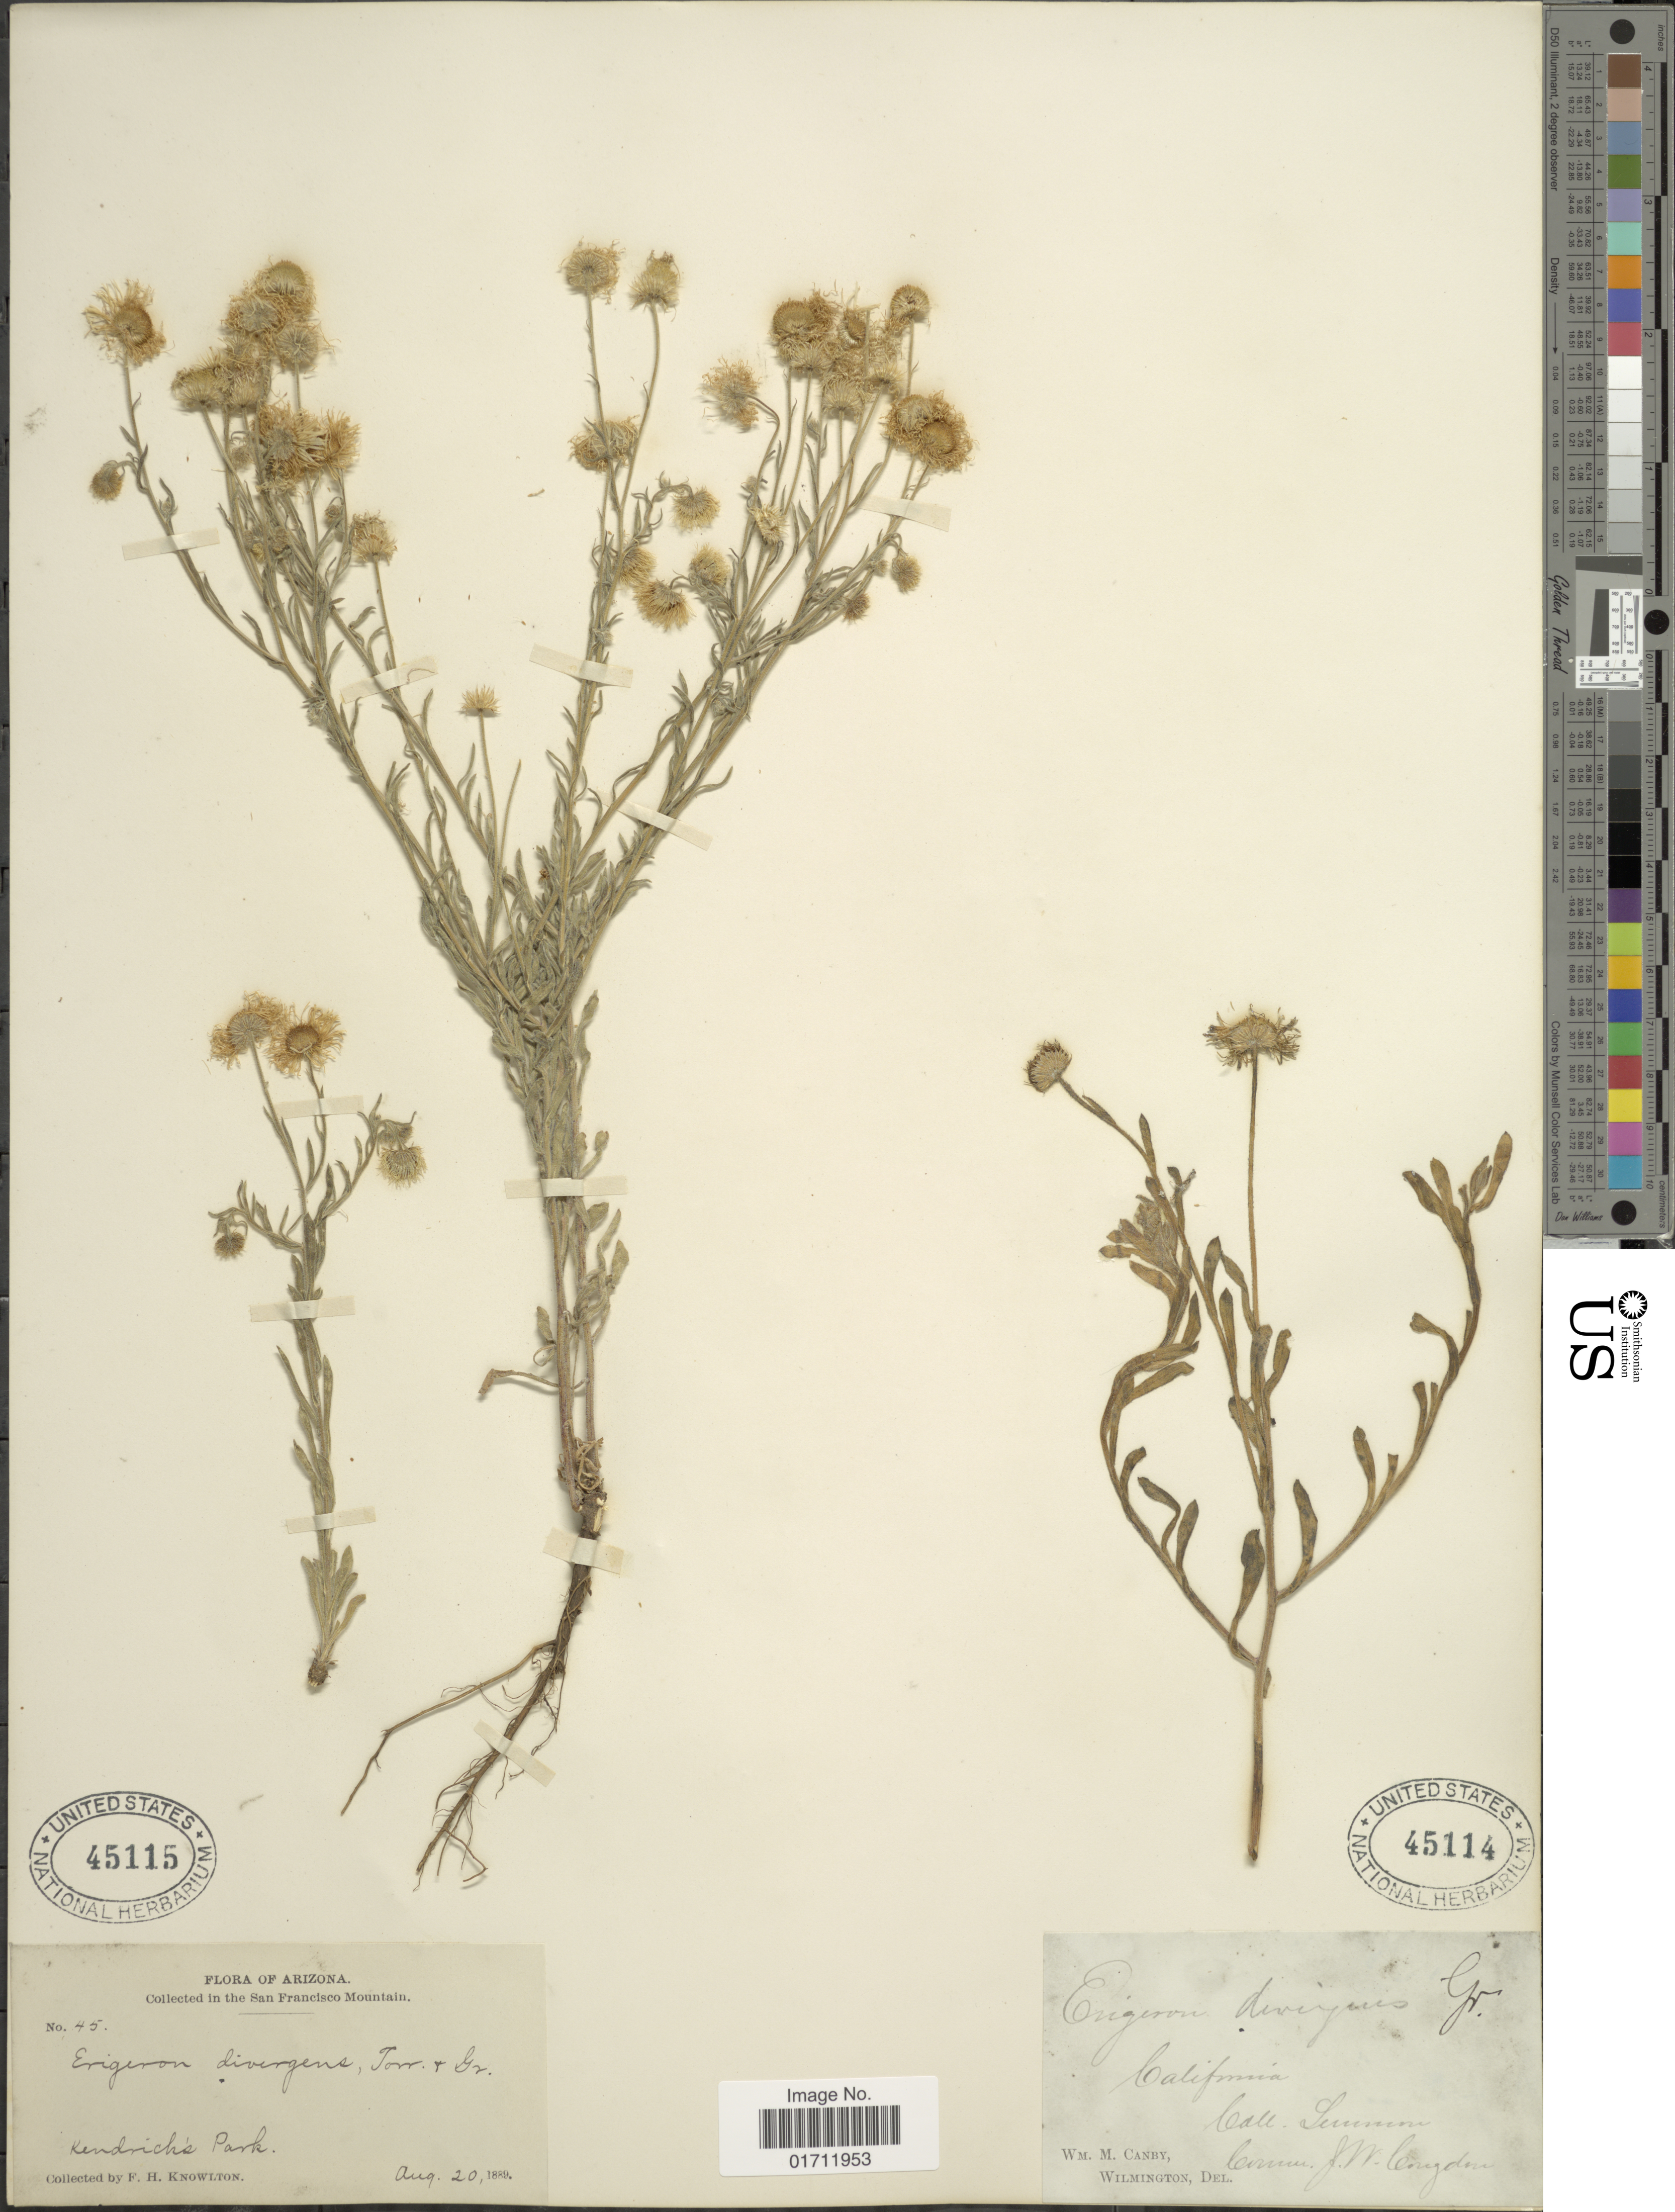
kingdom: Plantae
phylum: Tracheophyta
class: Magnoliopsida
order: Asterales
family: Asteraceae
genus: Erigeron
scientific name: Erigeron divergens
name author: Torr. & A. Gray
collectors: W. M. Canby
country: United States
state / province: California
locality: Call - Lemmon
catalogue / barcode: US 45114